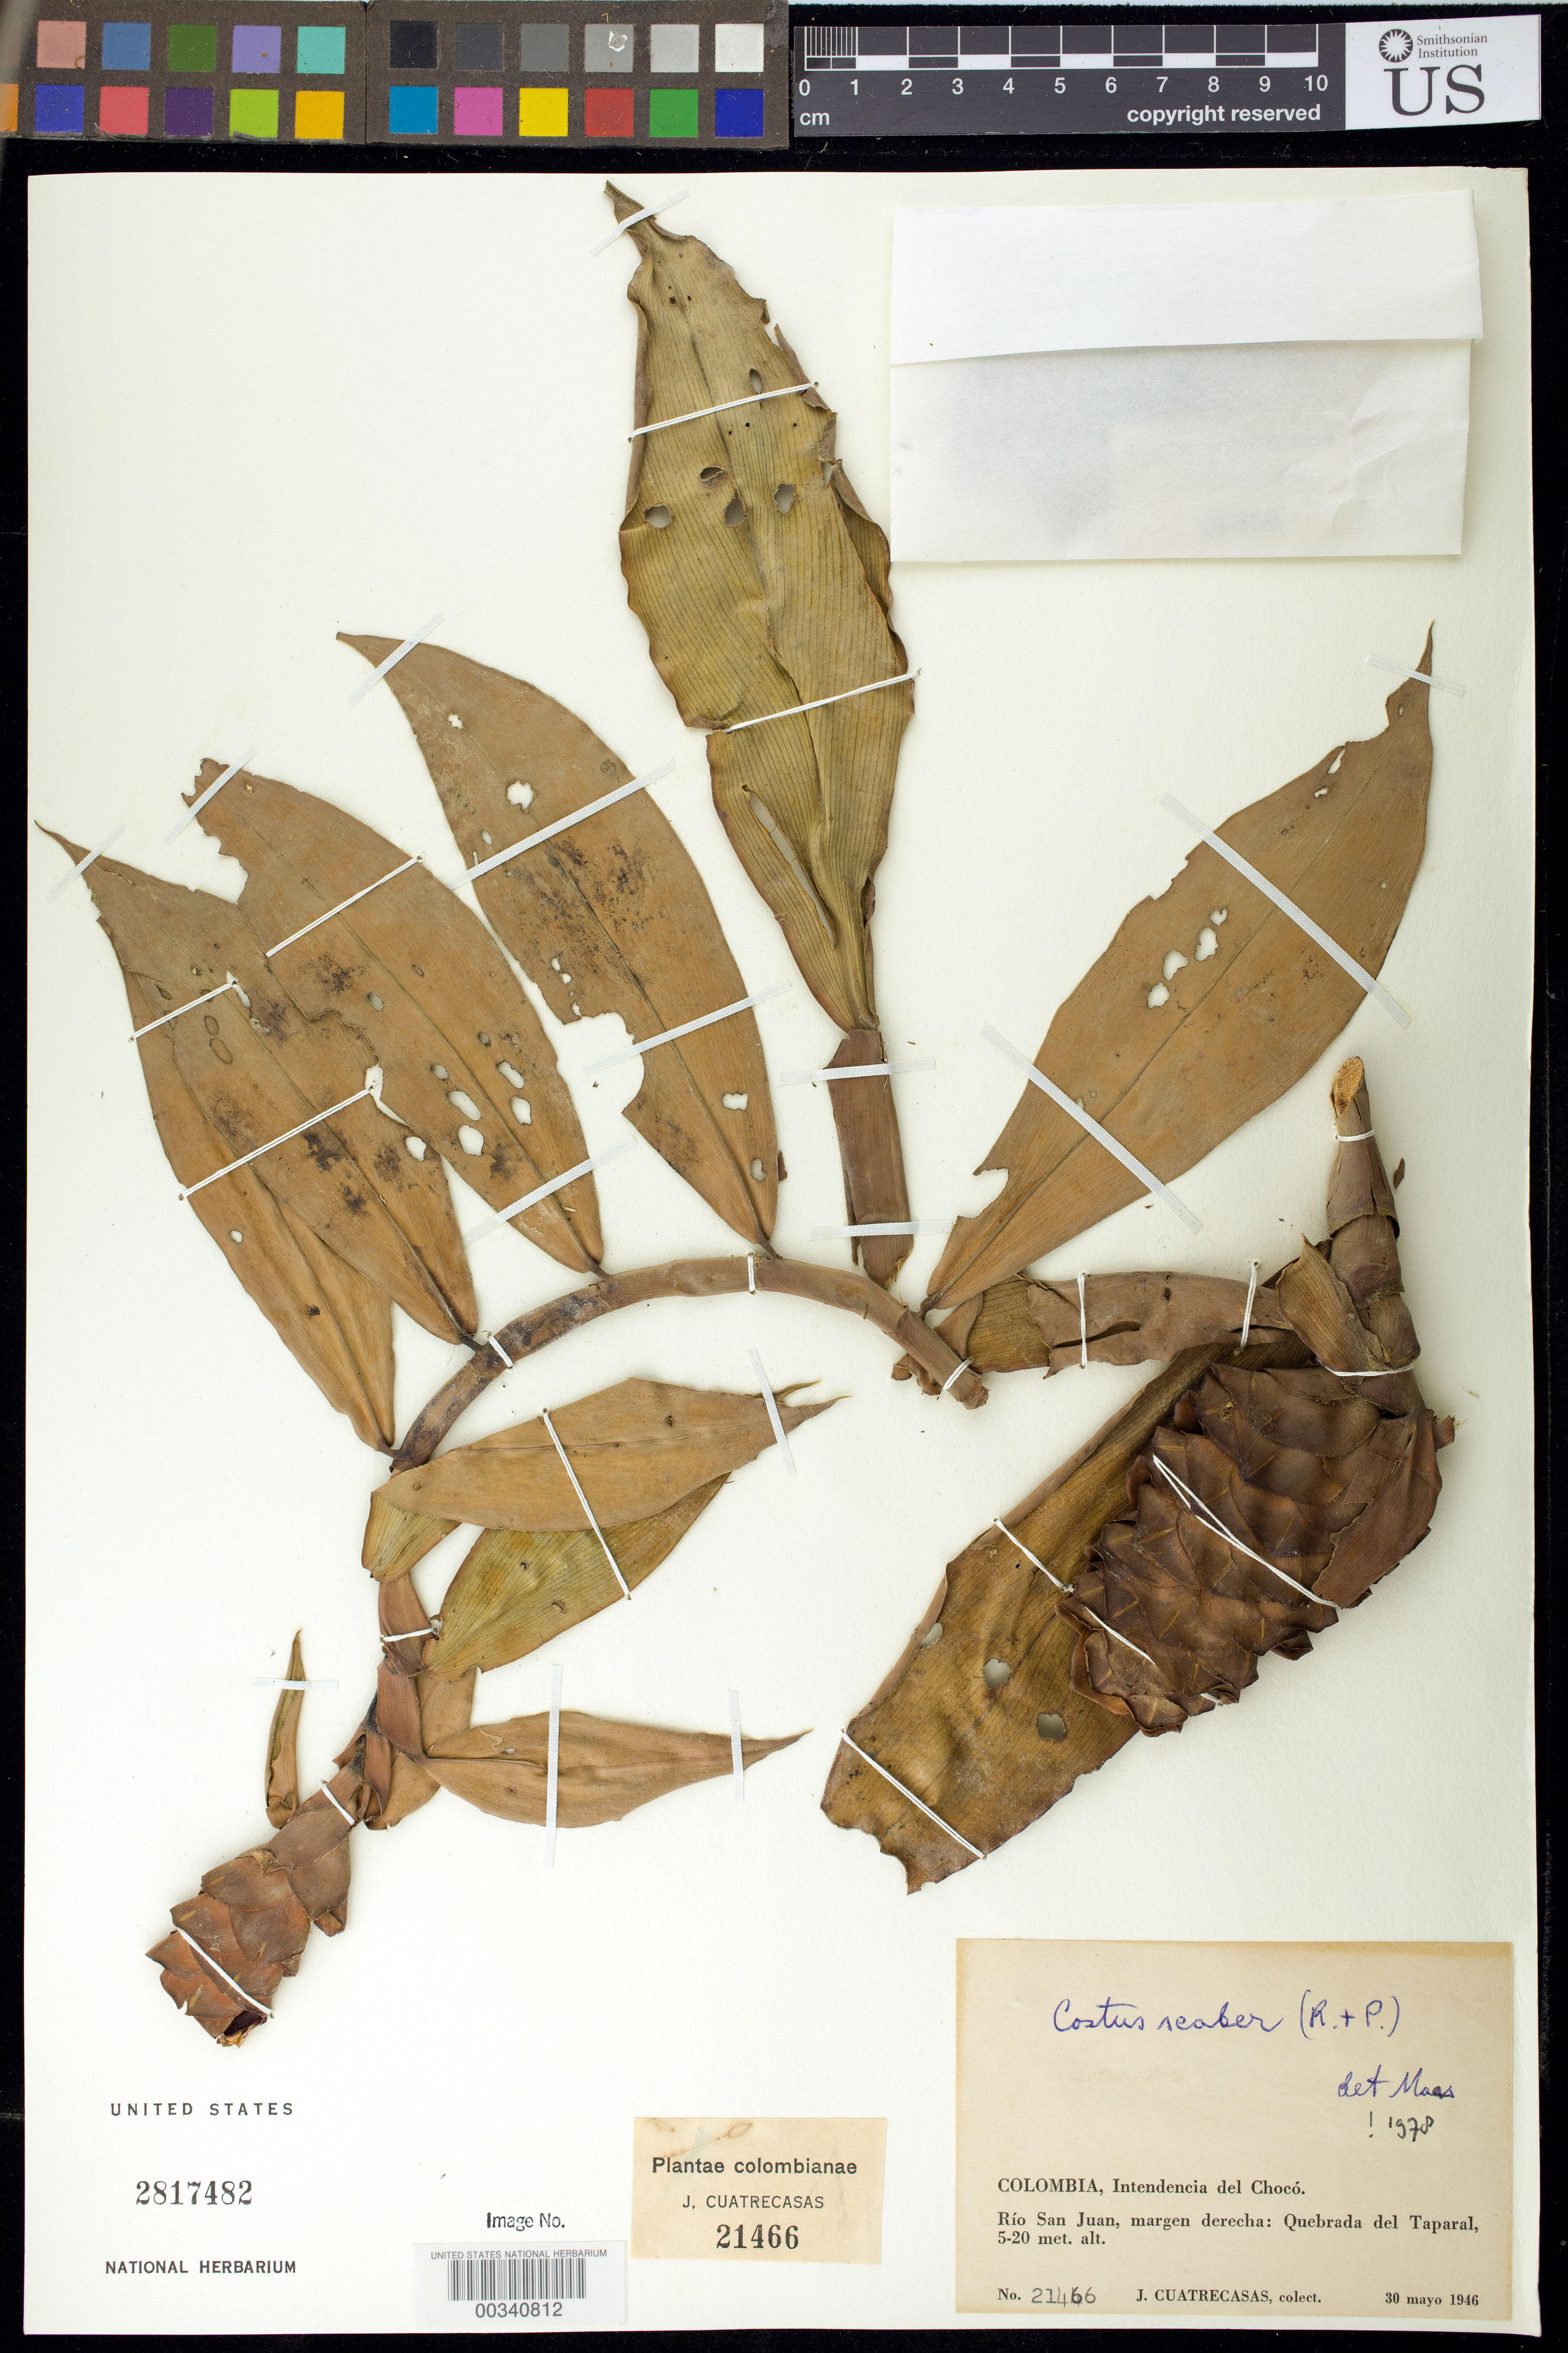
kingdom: Plantae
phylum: Tracheophyta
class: Liliopsida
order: Zingiberales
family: Costaceae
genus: Costus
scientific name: Costus scaber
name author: Ruiz & Pav.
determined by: Maas, Paul J. M.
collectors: J. Cuatrecasas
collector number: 21466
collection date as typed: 30 May 1946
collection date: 1946-05-30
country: Colombia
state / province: Chocó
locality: Rio San Juan, Margen Derecha: Quebrada del Taparal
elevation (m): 5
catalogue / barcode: US 2817482